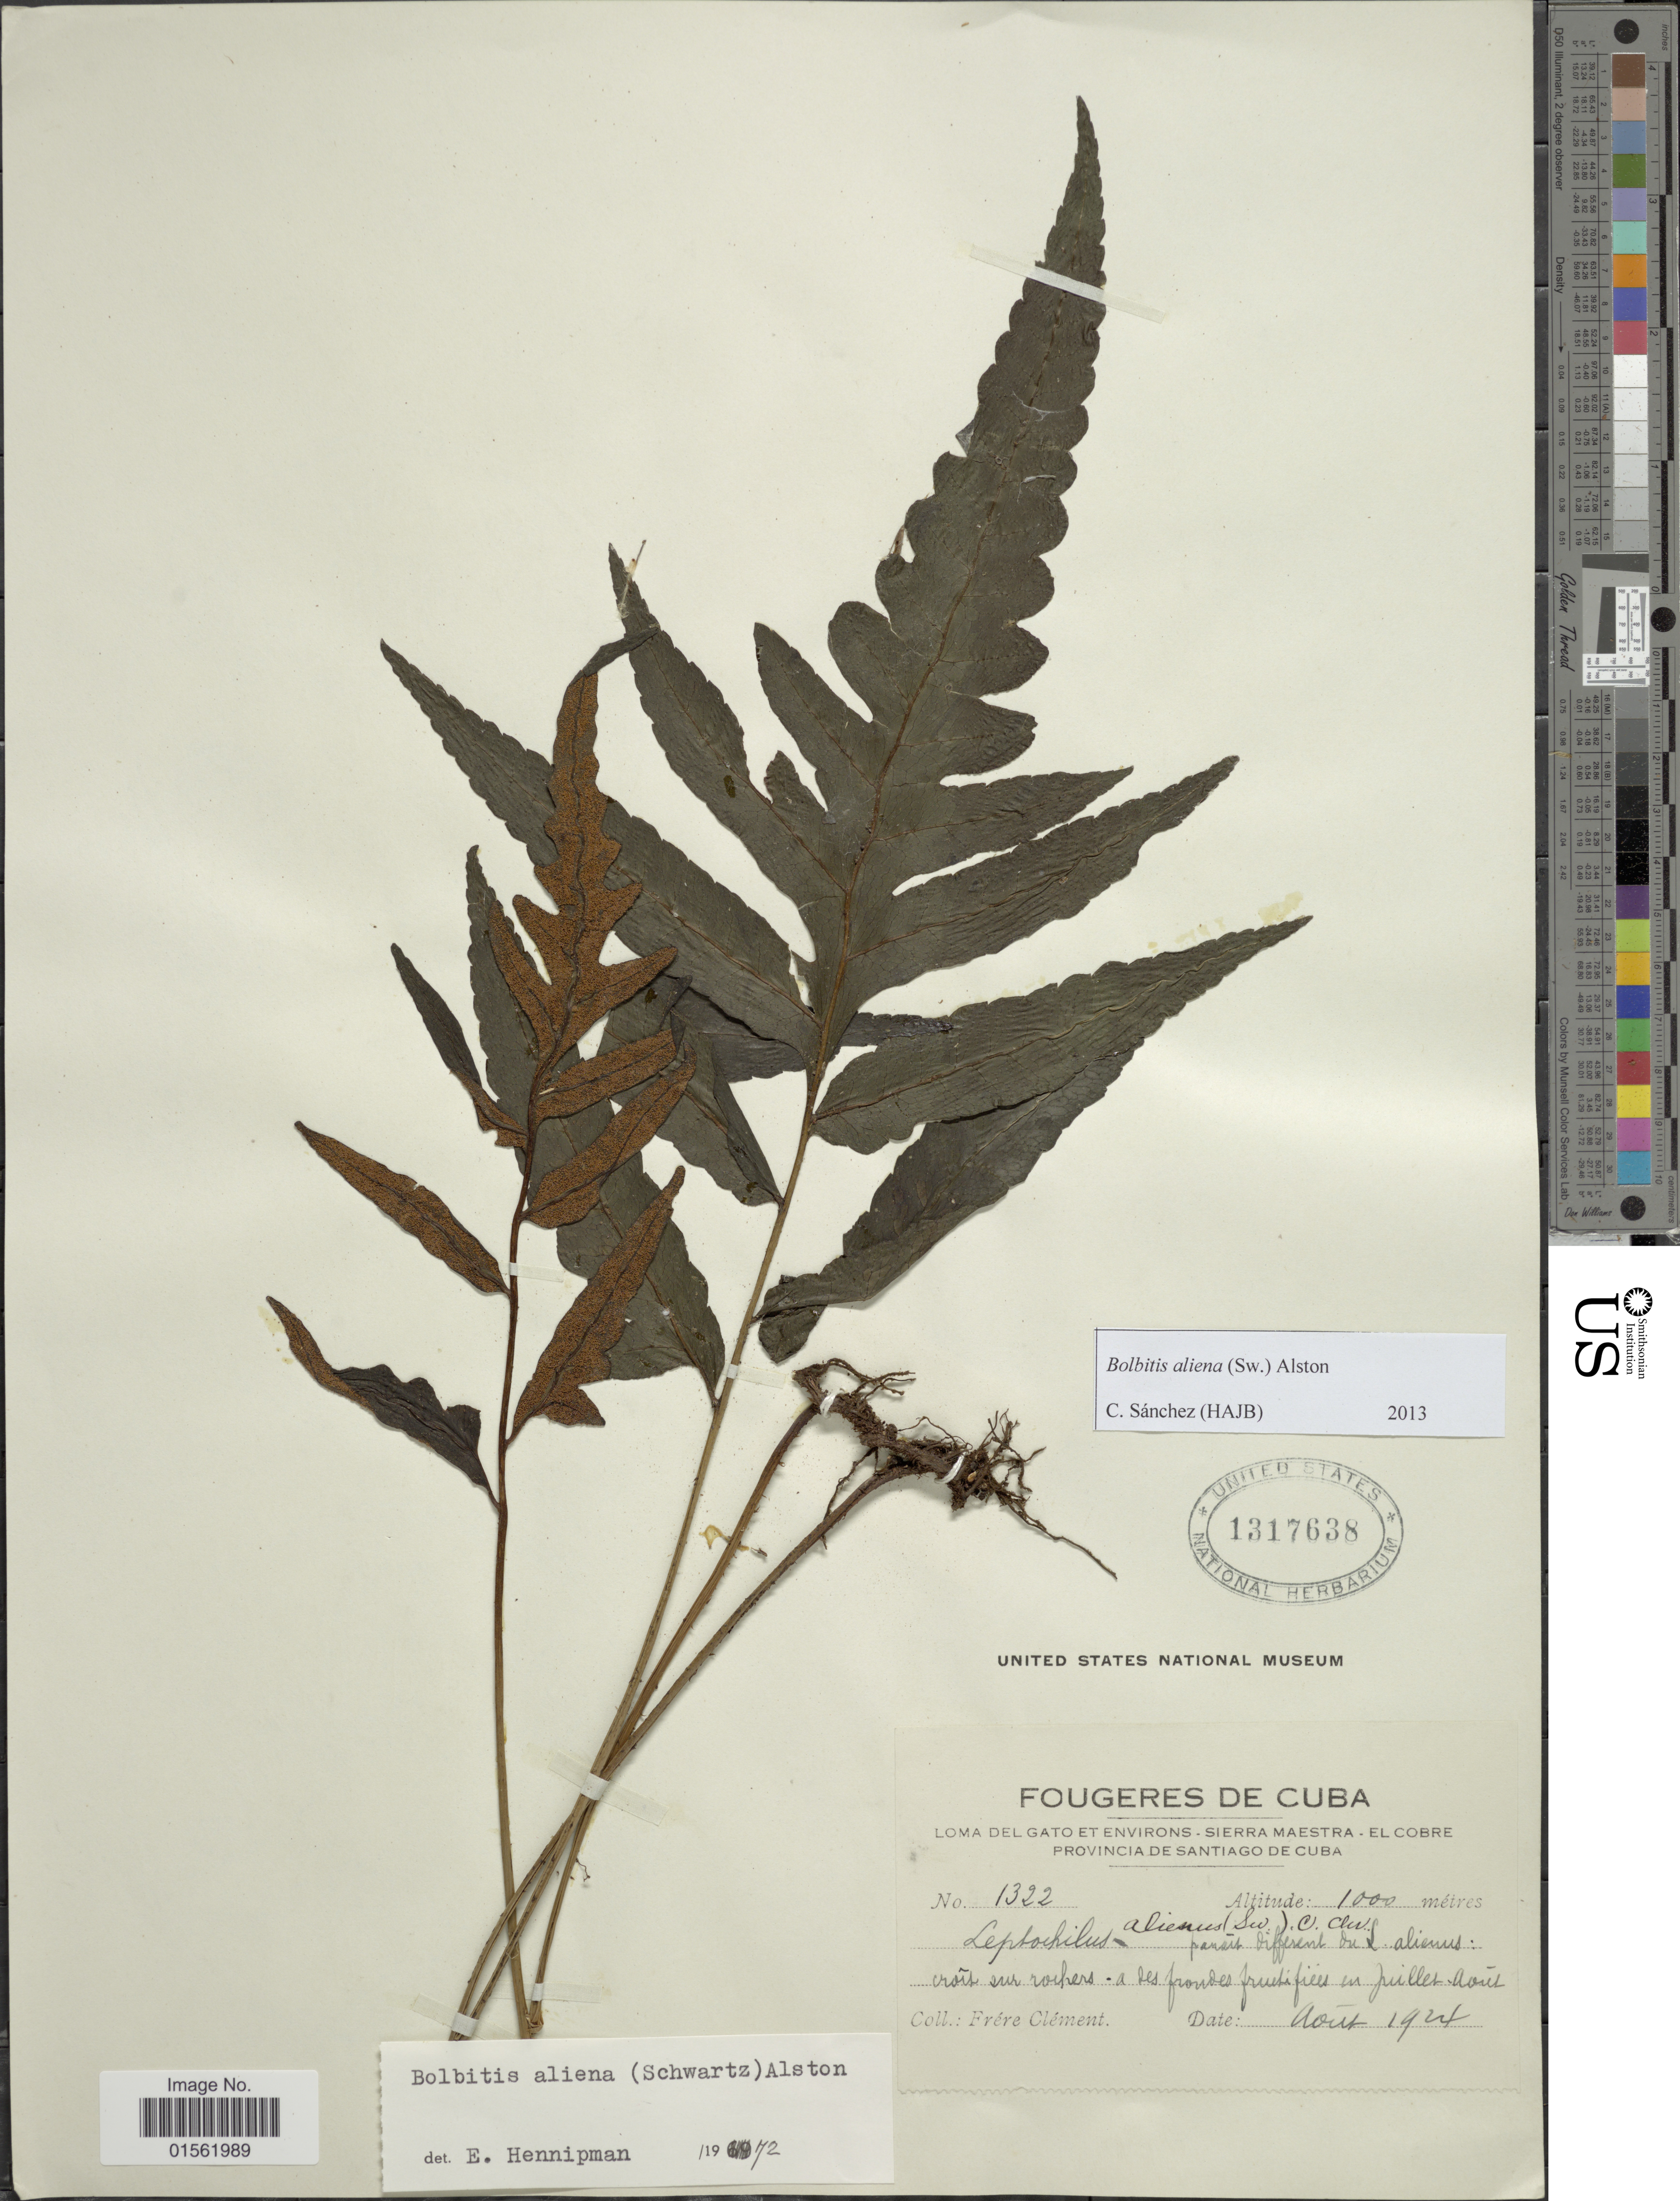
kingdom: Plantae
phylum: Tracheophyta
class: Polypodiopsida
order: Polypodiales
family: Dryopteridaceae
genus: Bolbitis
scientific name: Bolbitis aliena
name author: (Sw.) Alston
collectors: B. Clement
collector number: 1322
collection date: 1924-08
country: Cuba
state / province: Santiago de Cuba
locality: Loma del Gato et Environs - Sierra Maestra - El Cobre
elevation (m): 1000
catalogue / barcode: US 1317638